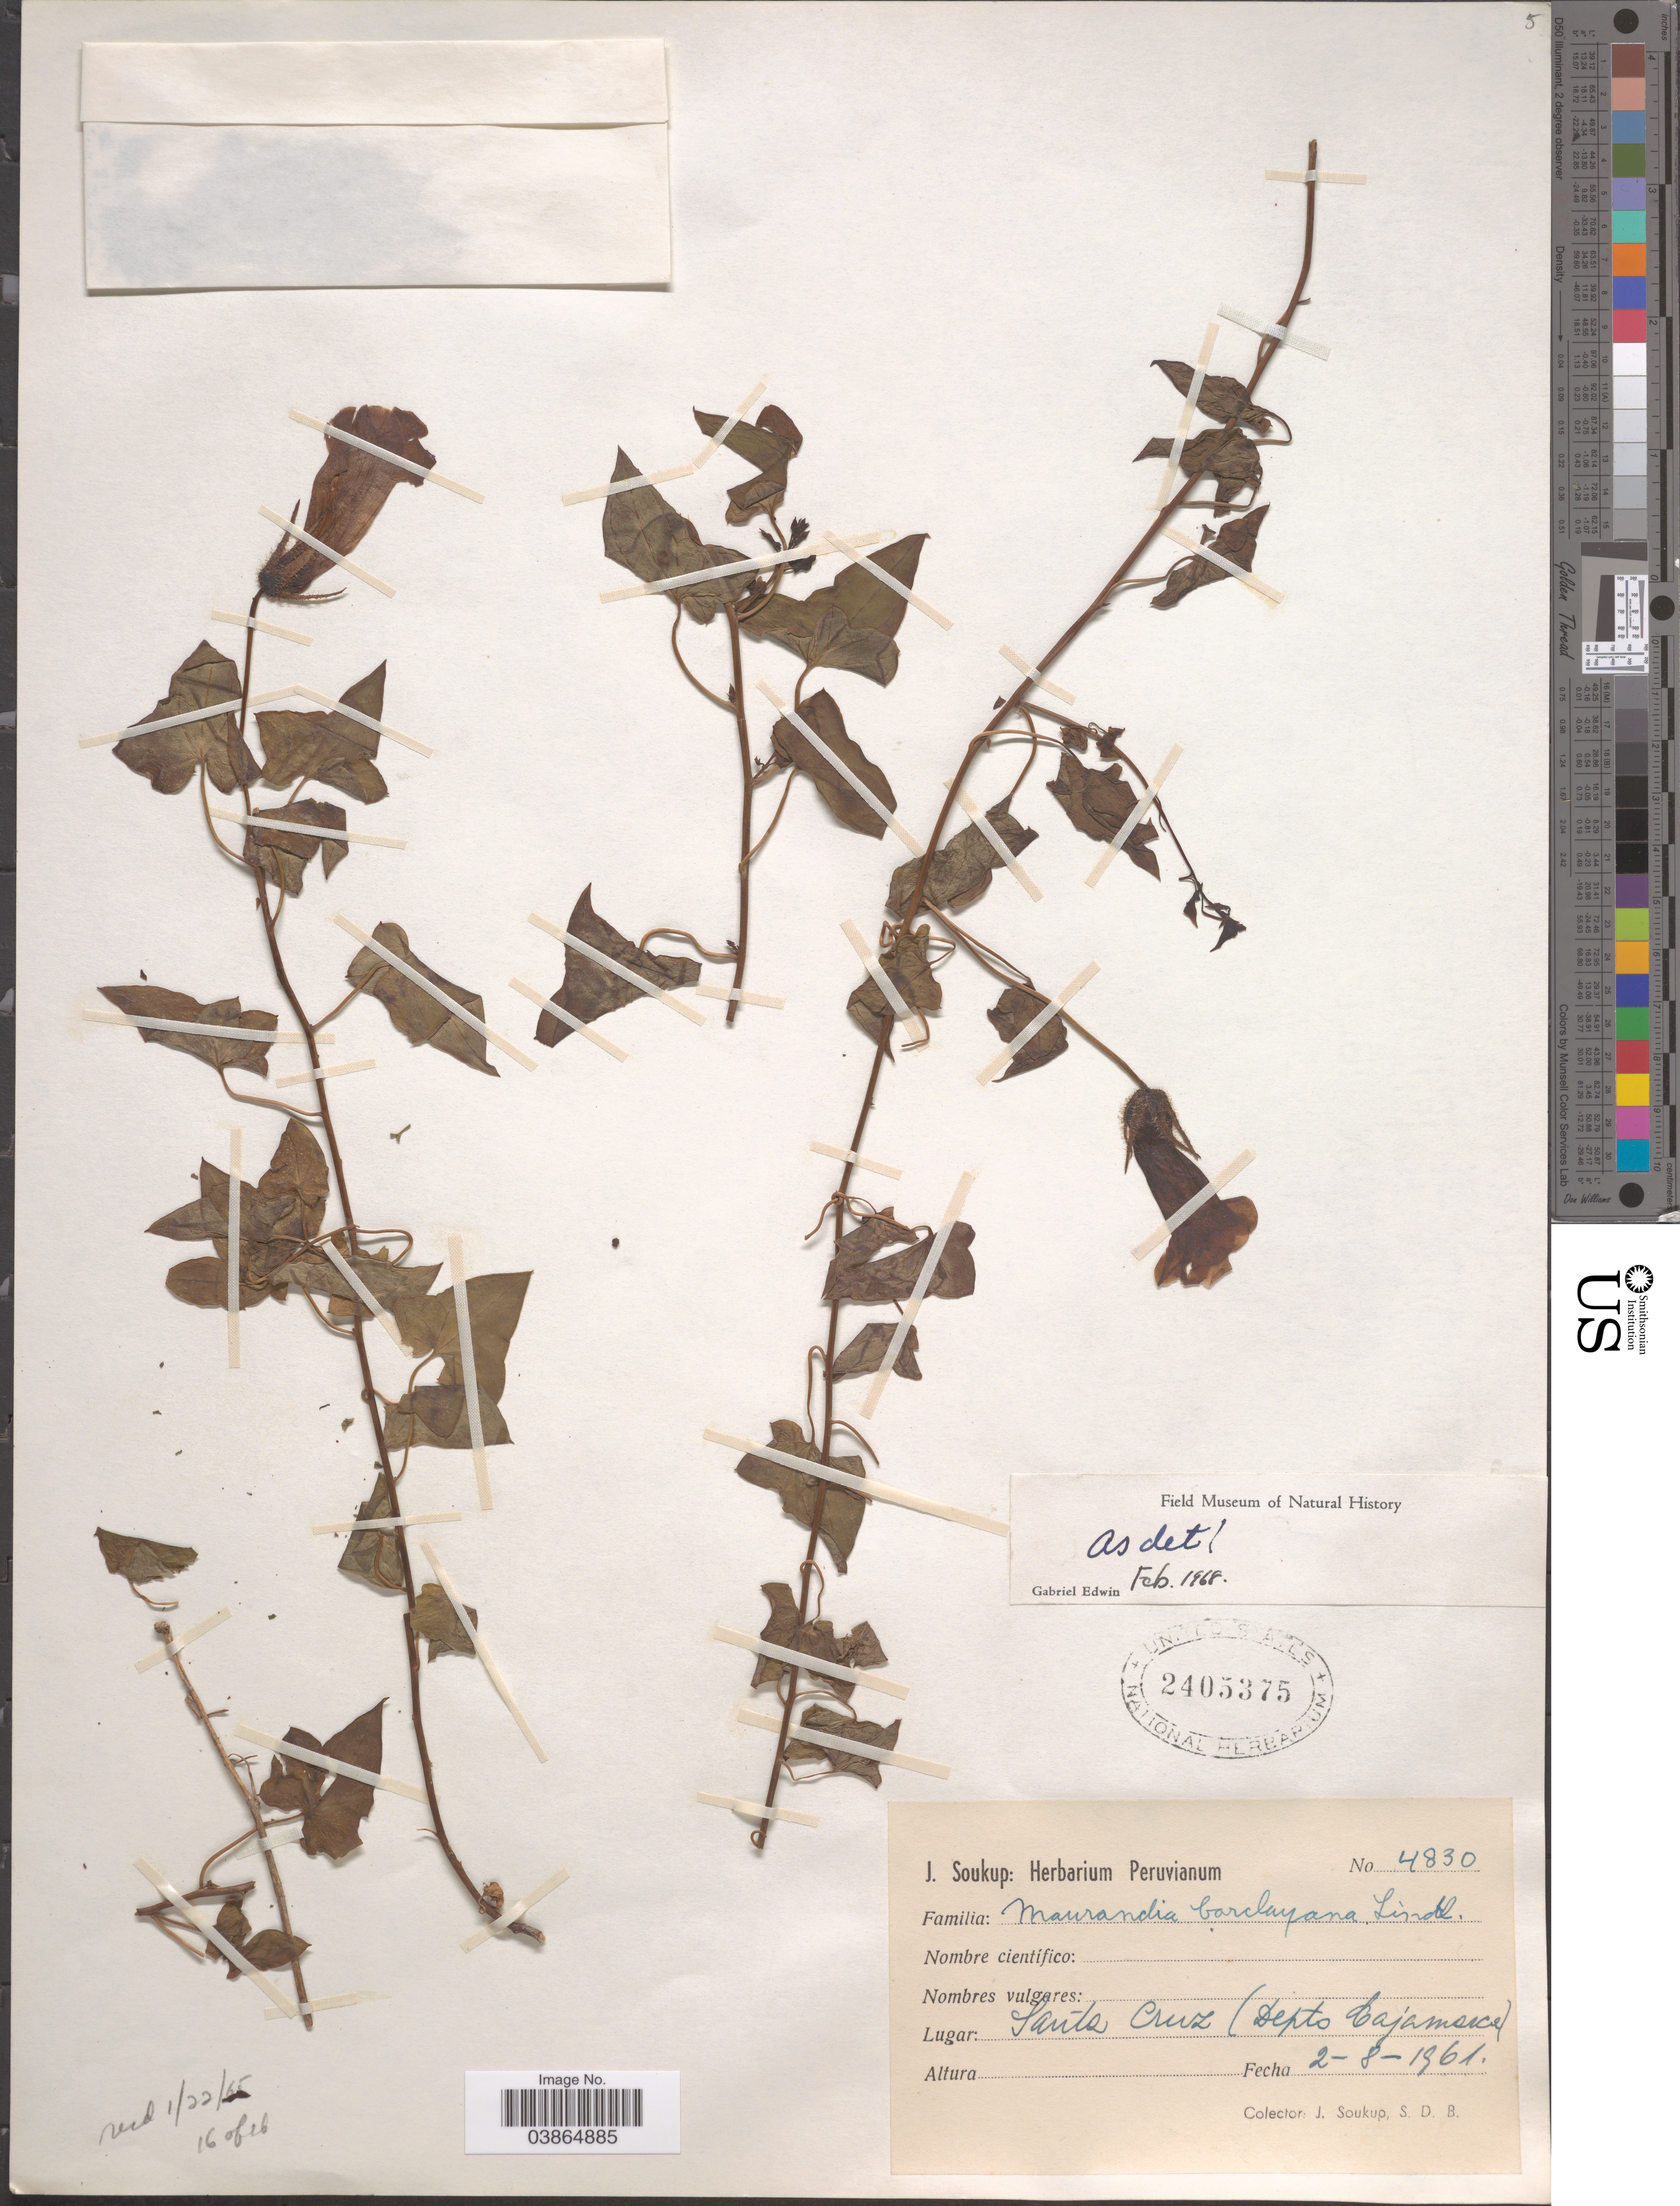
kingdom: Plantae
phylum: Tracheophyta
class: Magnoliopsida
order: Lamiales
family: Plantaginaceae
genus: Maurandya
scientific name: Maurandya barclayana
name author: Lindl.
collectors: J. Soukup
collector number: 4830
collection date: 1961-08-02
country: Peru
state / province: Cajamarca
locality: Santa Cruz (Depto Cajamarca).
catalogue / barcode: US 2405375